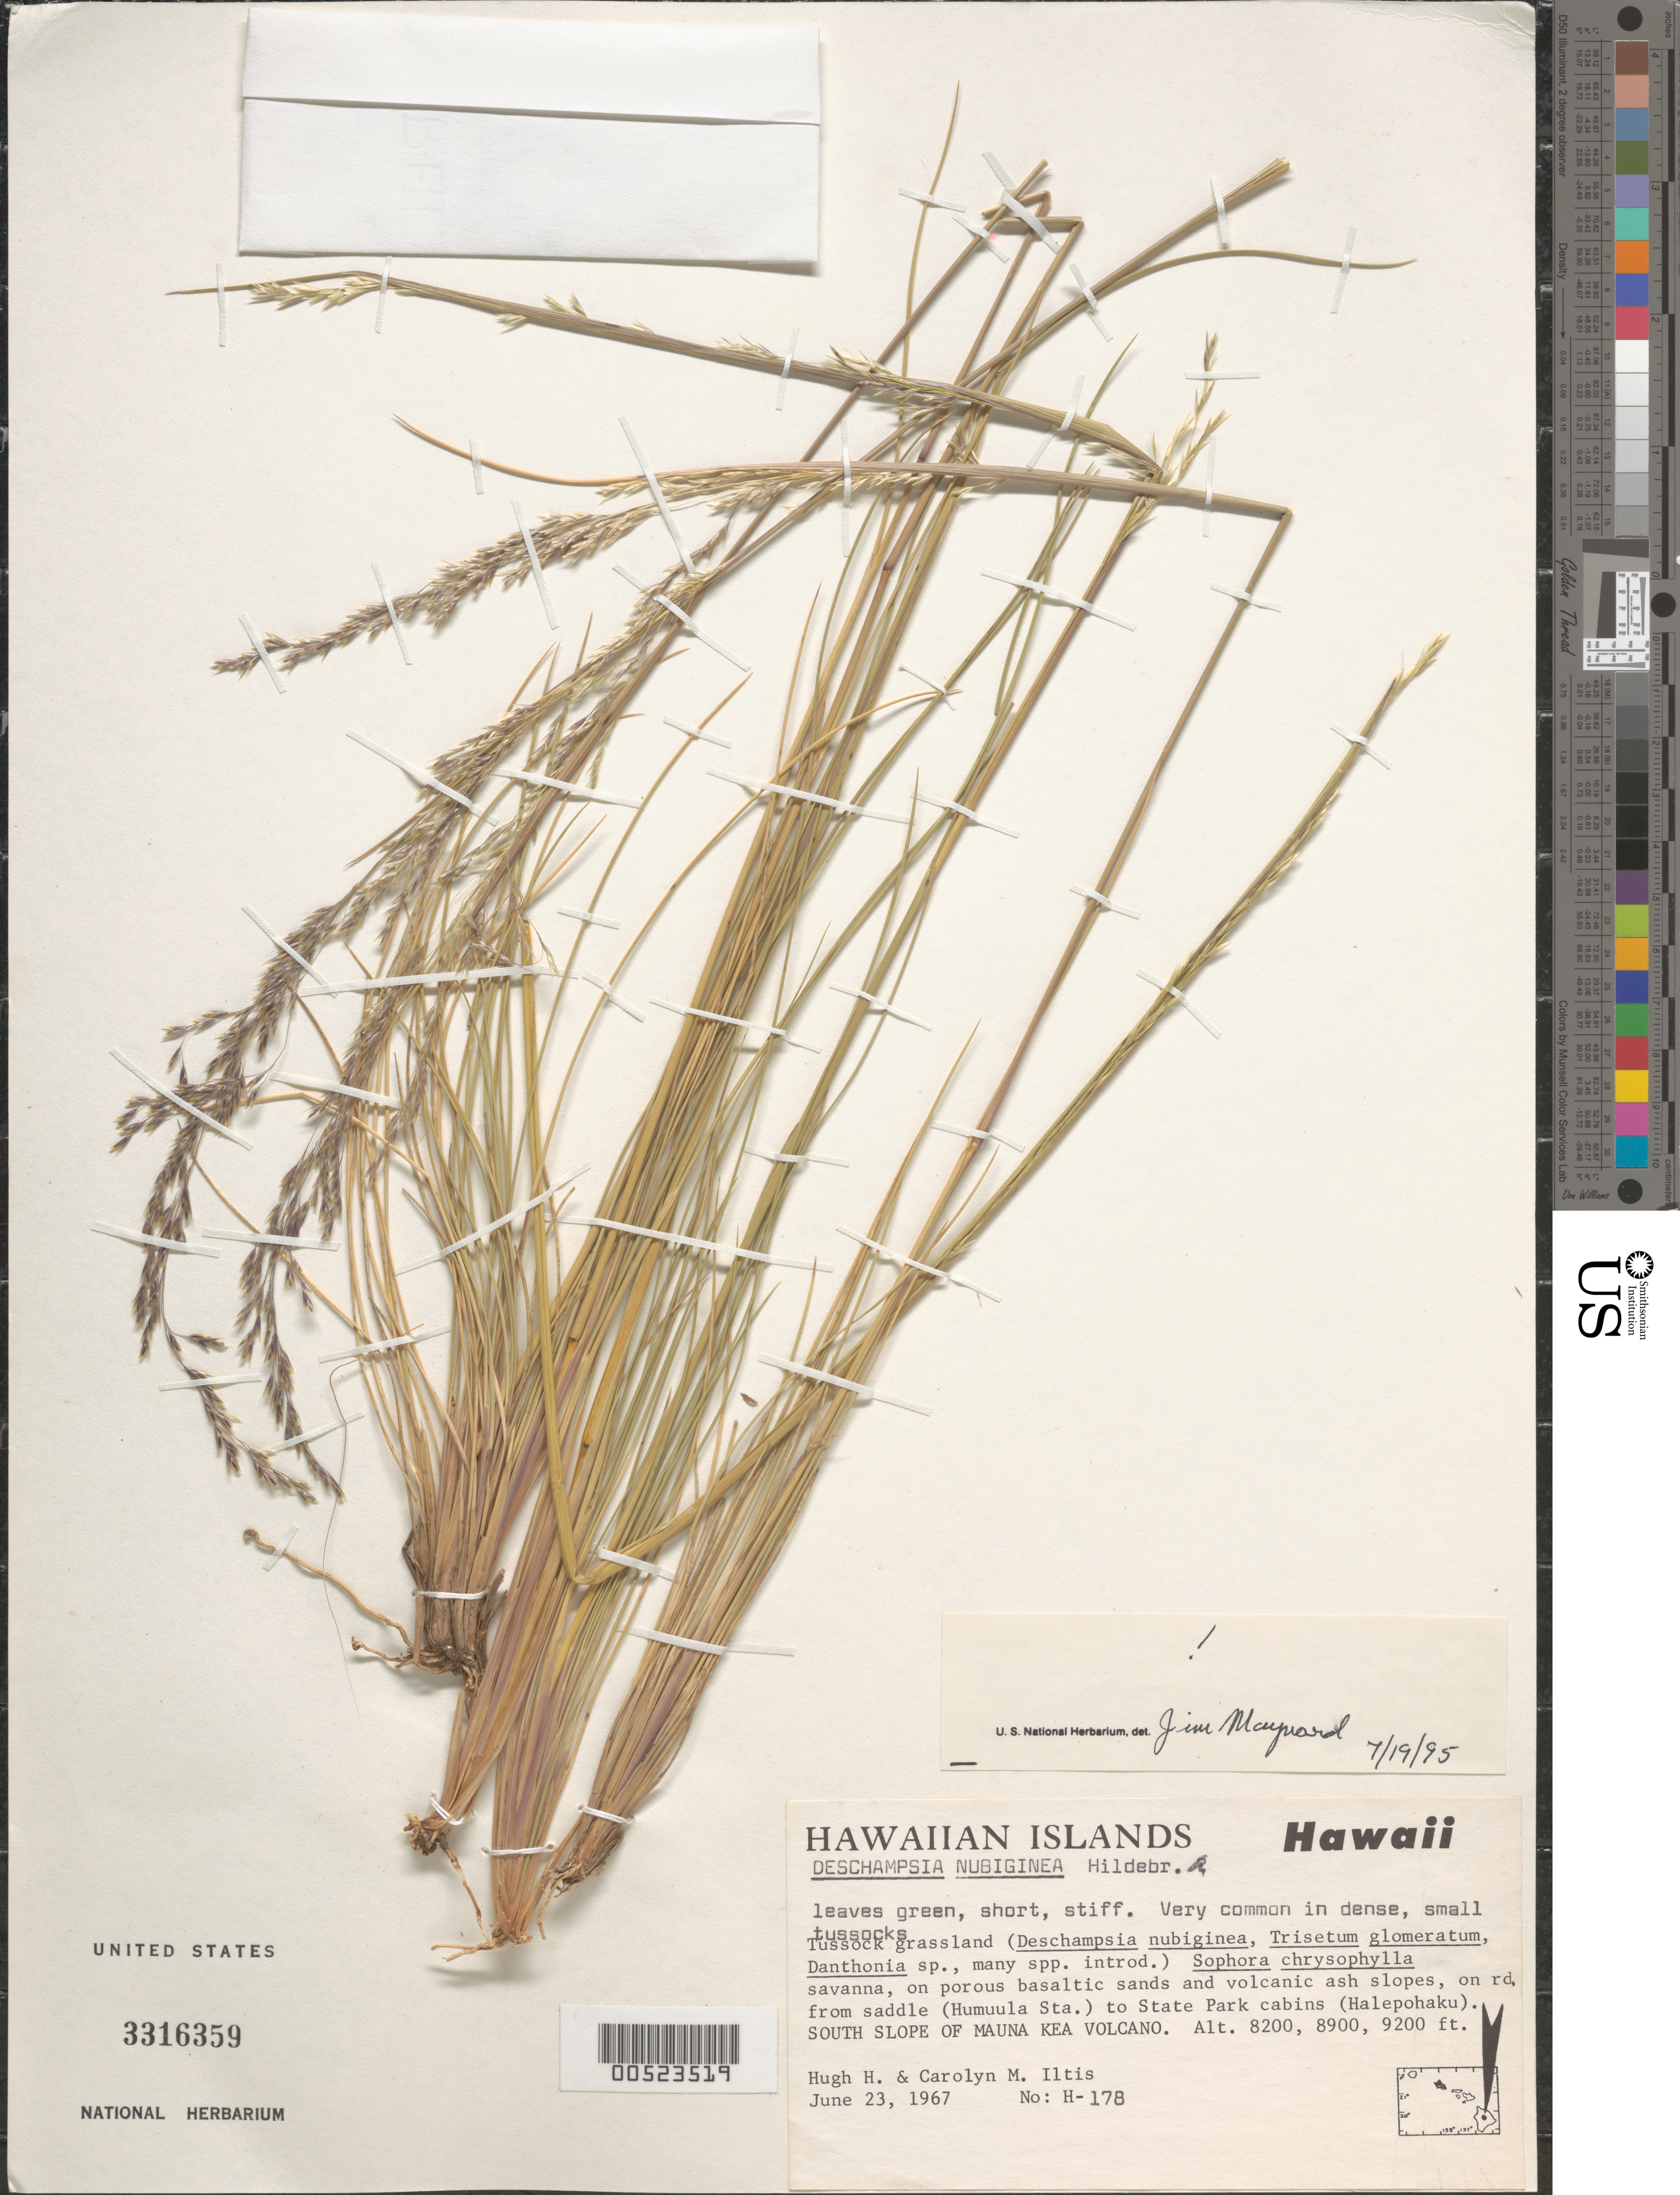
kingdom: Plantae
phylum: Tracheophyta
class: Liliopsida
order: Poales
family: Poaceae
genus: Deschampsia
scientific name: Deschampsia nubigena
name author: Hillebr.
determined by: Maynard, J.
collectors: H. H. Iltis & C. M Iltis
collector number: H-178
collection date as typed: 23 Jun 1967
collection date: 1967-06-23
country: United States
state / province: Hawaii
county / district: Hawaii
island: Hawaii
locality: On rd from saddle (Humuula Sta.) to State Park cabins (Halepohaku), S slope of Mauna Kea Volcano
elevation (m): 2499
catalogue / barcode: US 3316359